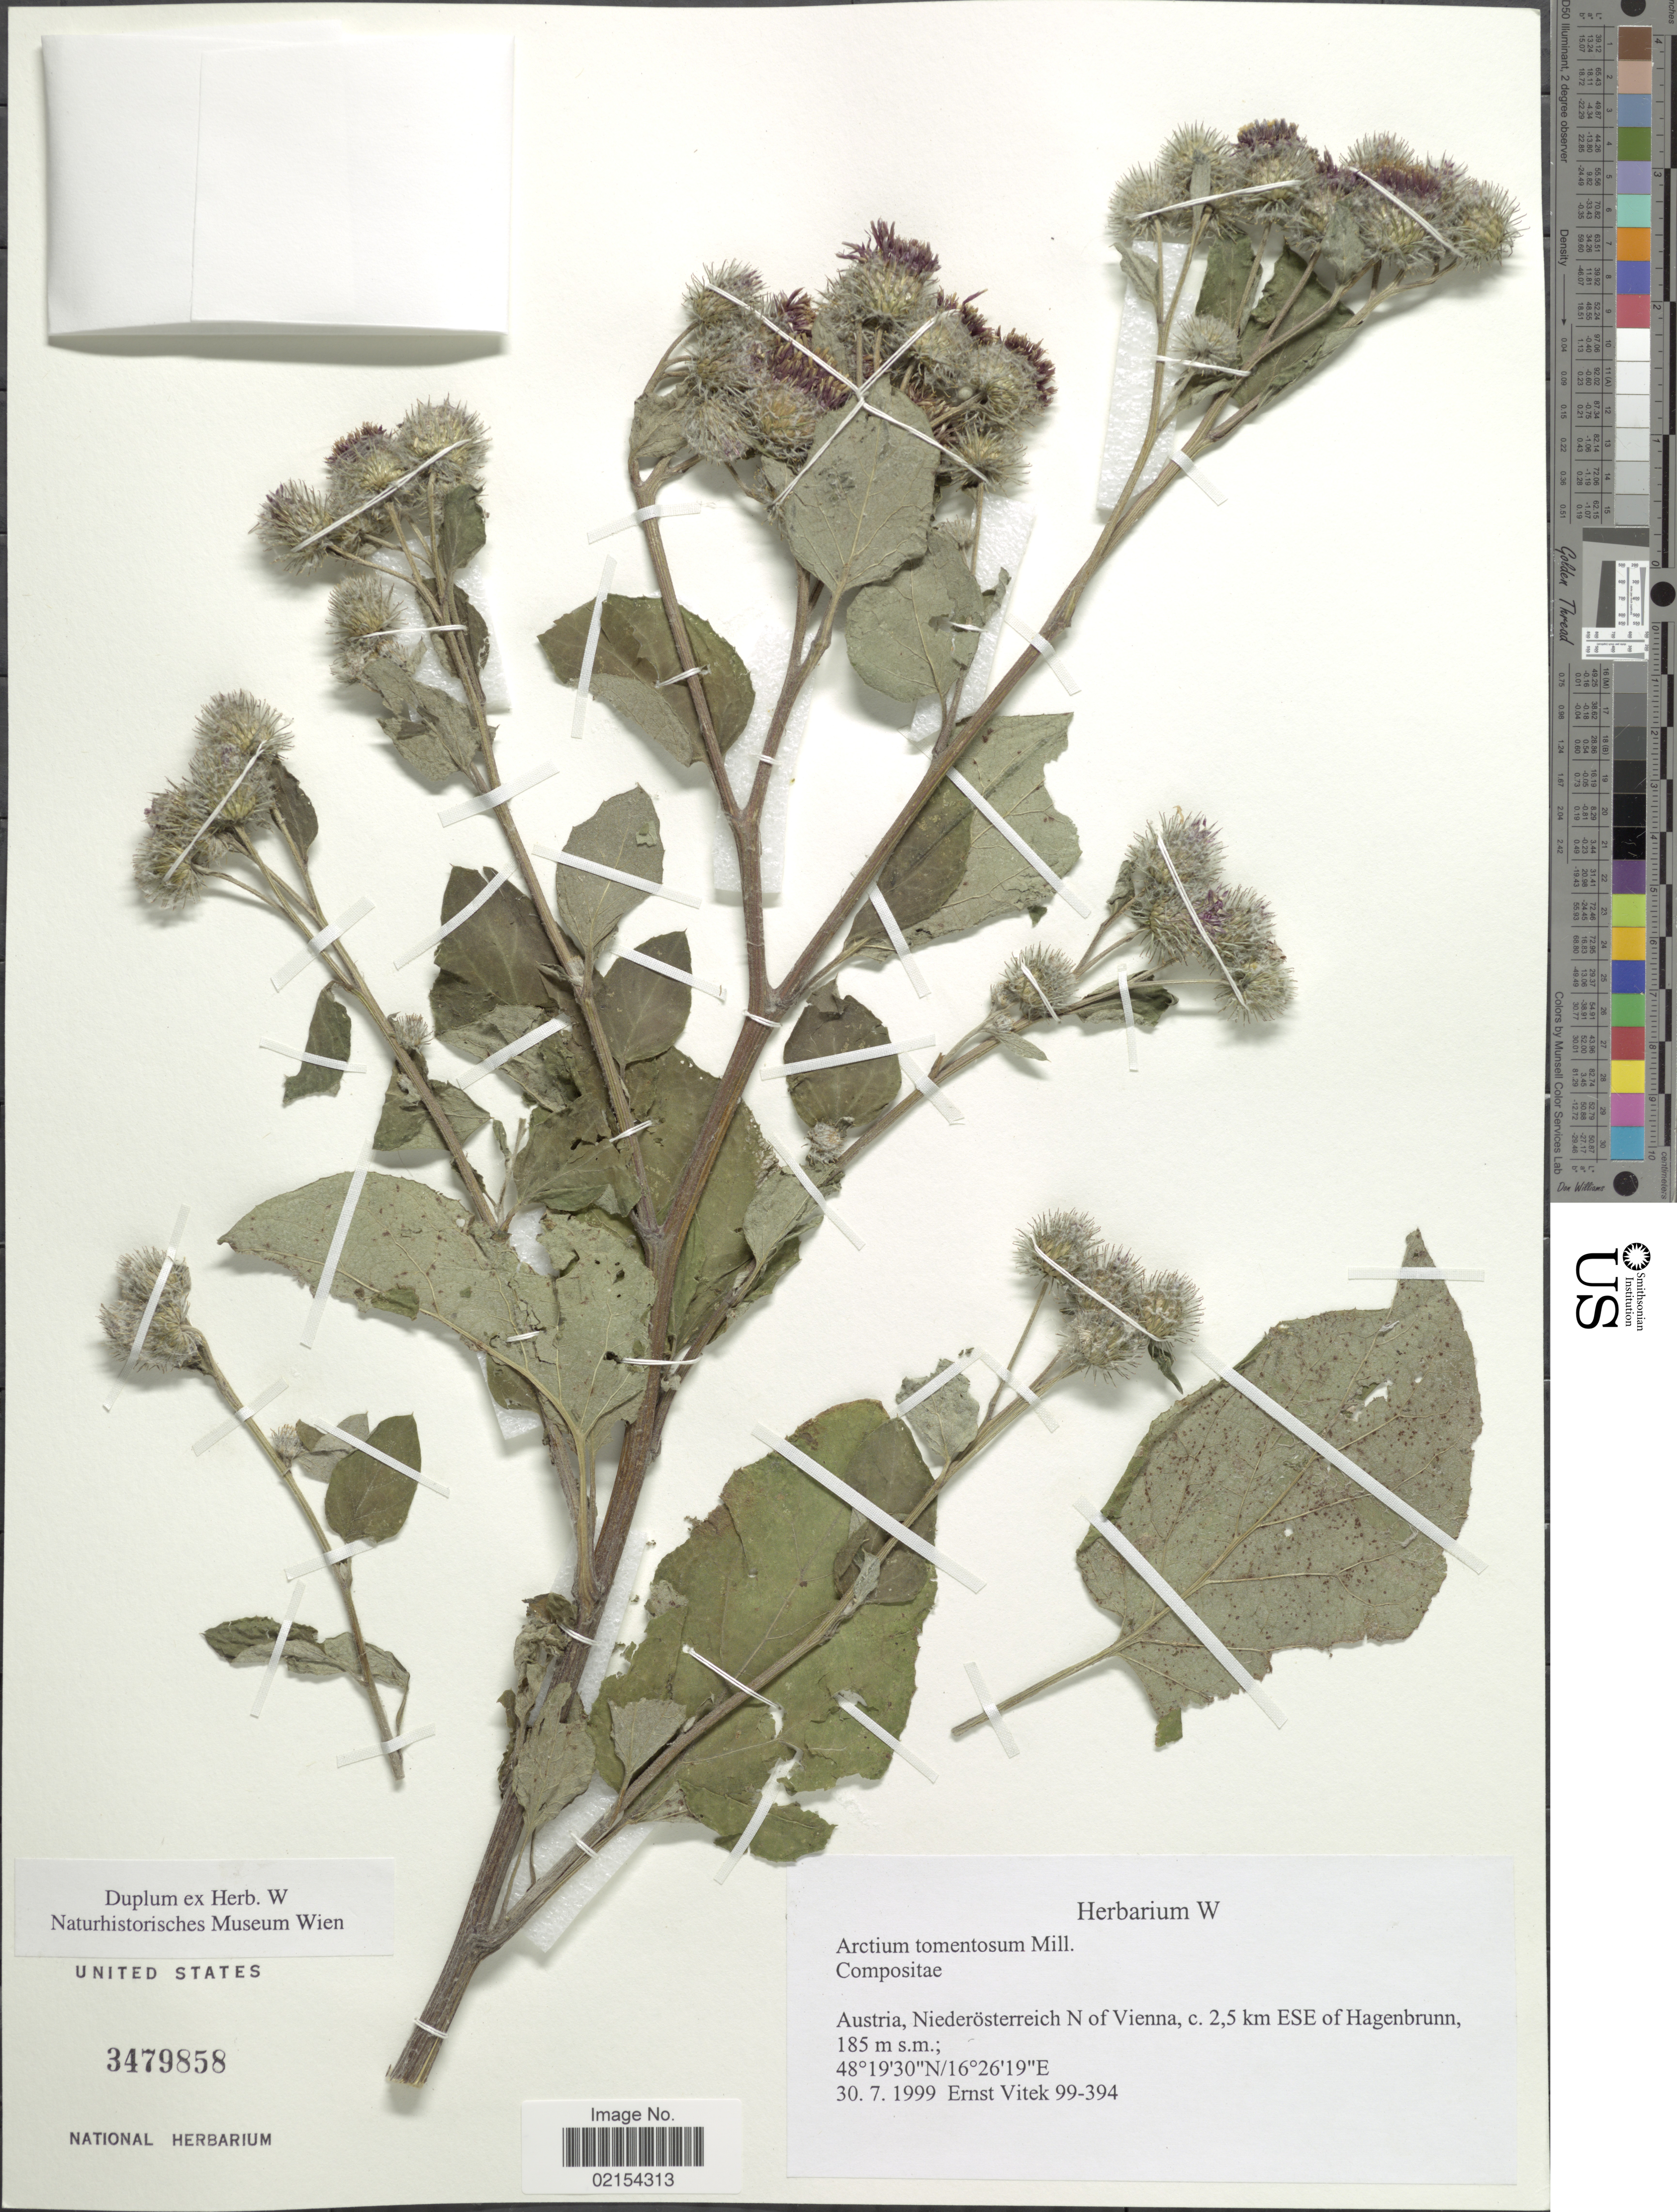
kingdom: Plantae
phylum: Tracheophyta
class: Magnoliopsida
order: Asterales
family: Asteraceae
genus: Arctium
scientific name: Arctium tomentosum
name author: Mill.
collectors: E. Vitek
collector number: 99-394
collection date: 1999-07-30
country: Austria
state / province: Niederosterreich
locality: N of Vienna, c. 2.5 km ESE of Hagenbrunn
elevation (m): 185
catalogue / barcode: US 3479858